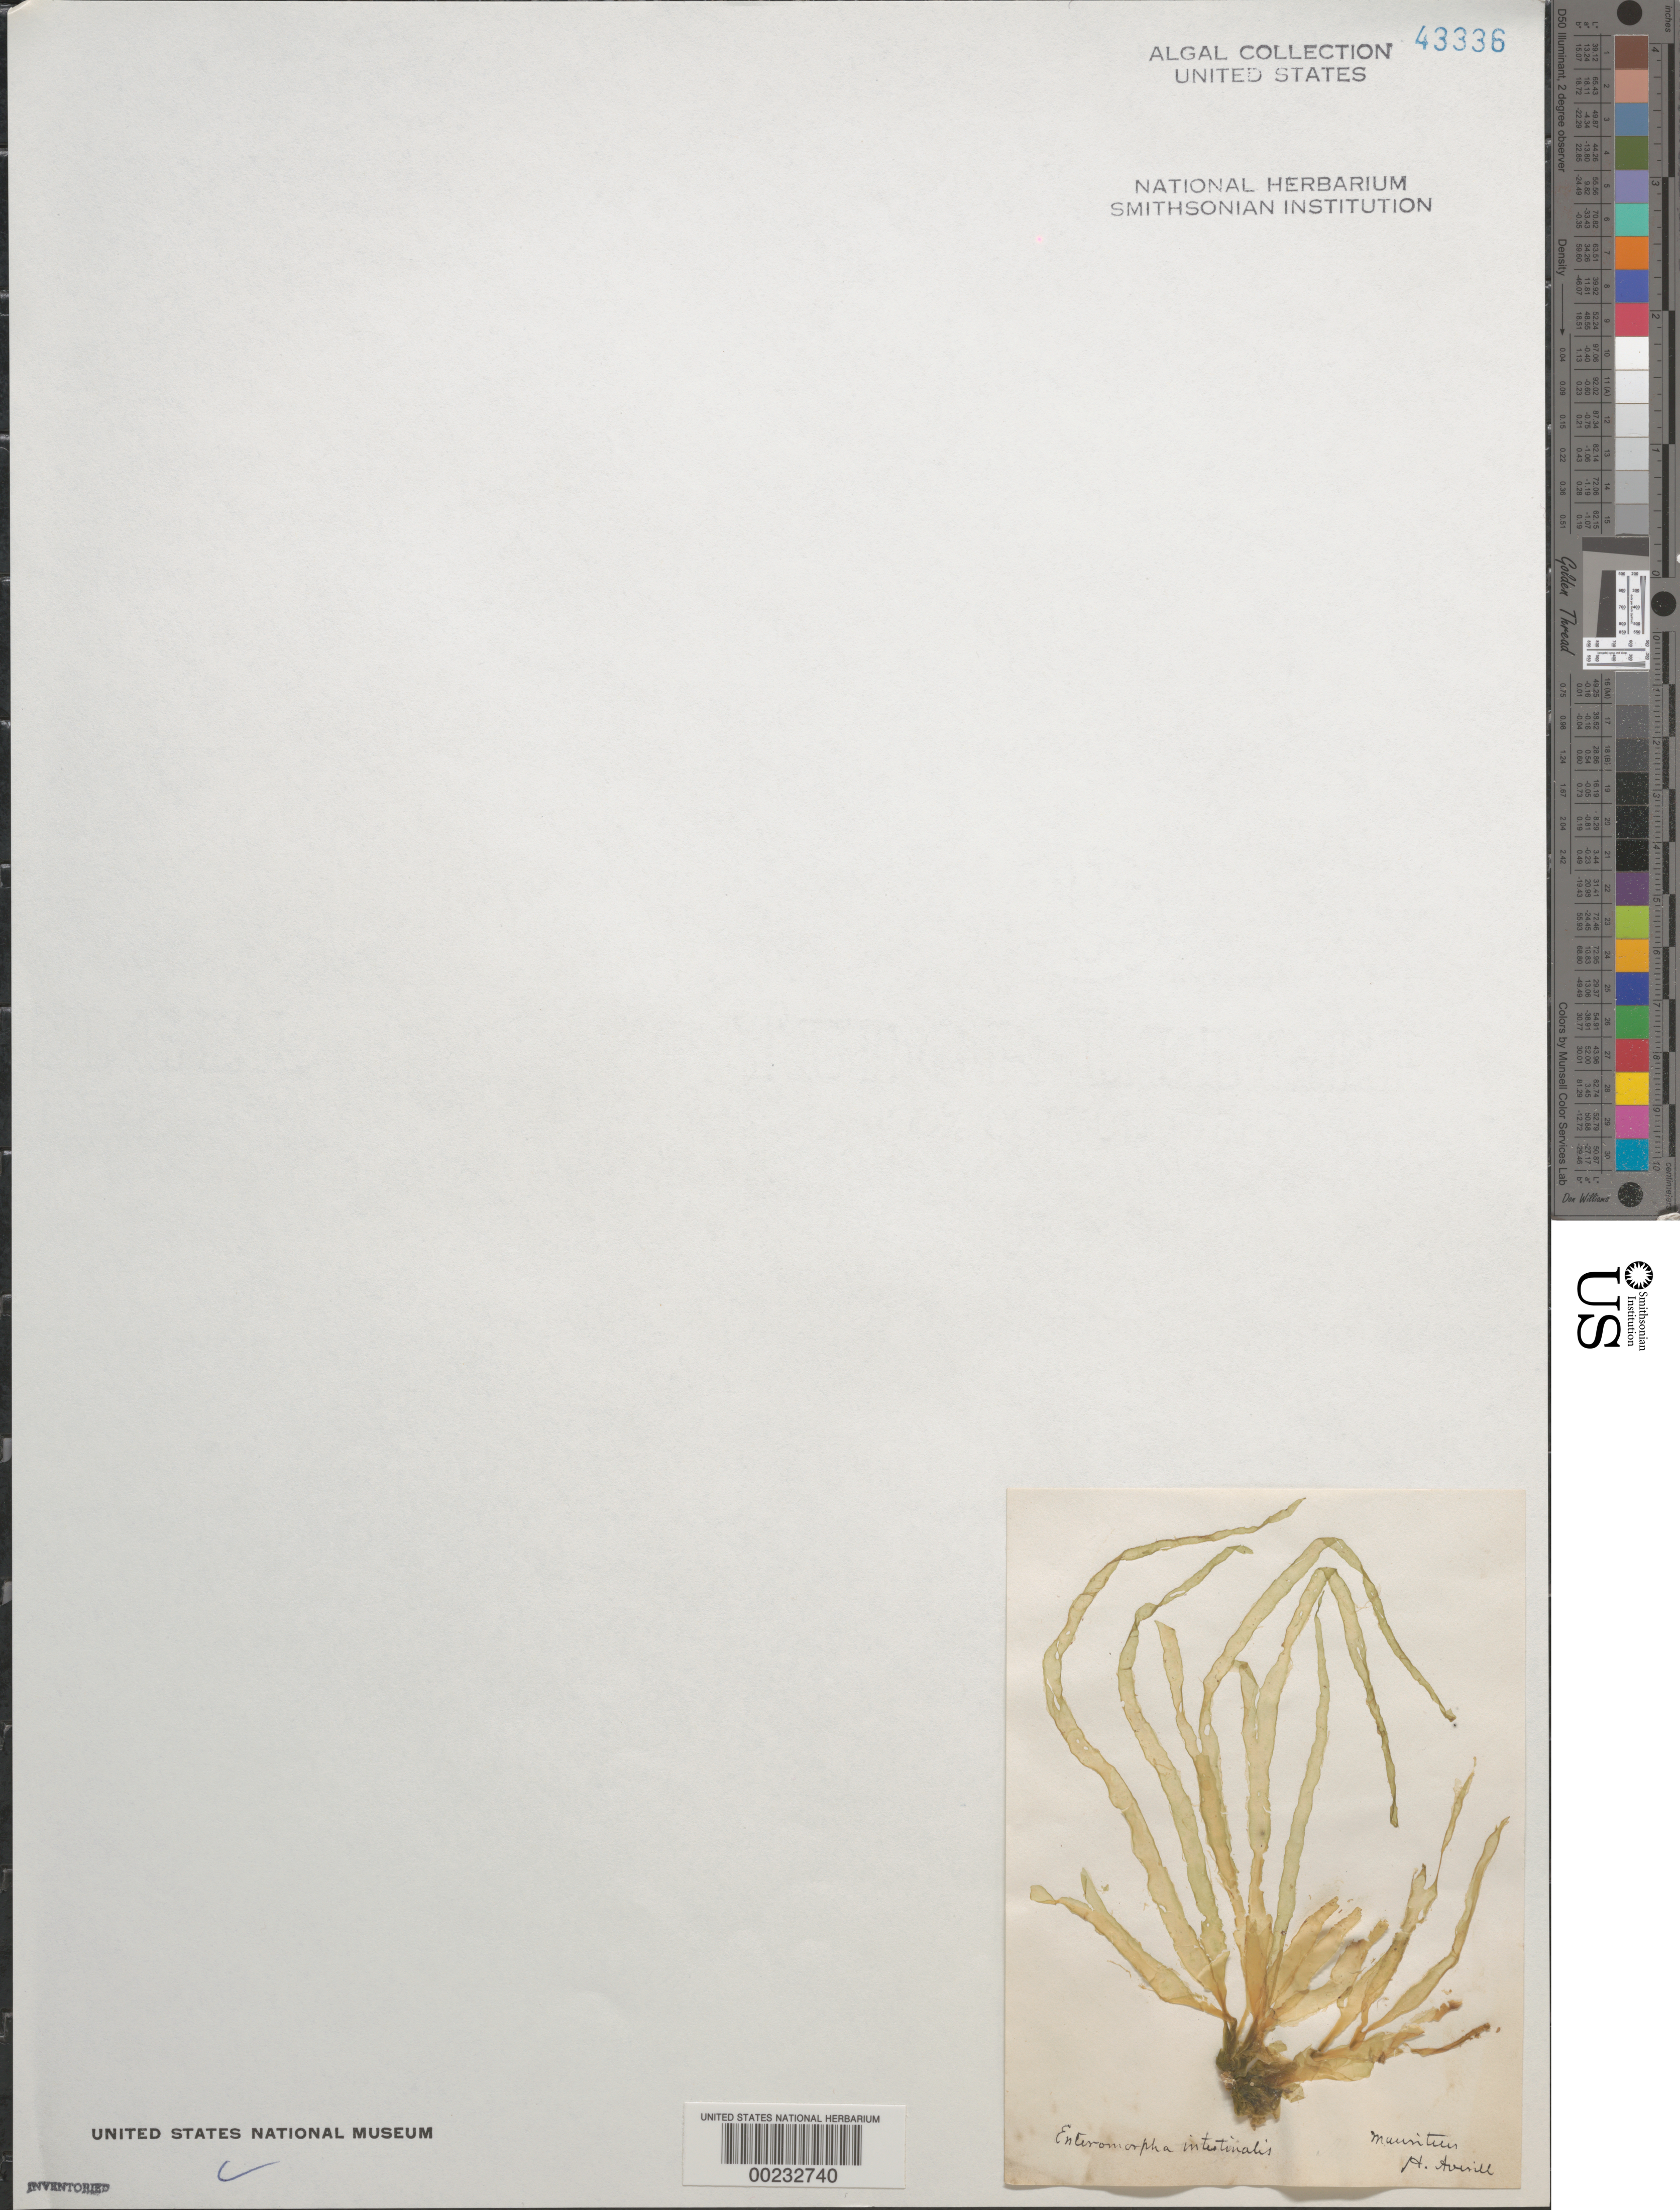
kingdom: Plantae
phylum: Chlorophyta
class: Ulvophyceae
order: Ulvales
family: Ulvaceae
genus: Ulva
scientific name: Ulva intestinalis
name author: L.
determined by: Algae name updating Project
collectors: H. Averill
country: Mauritius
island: Mauritius Island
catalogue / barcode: US 43336